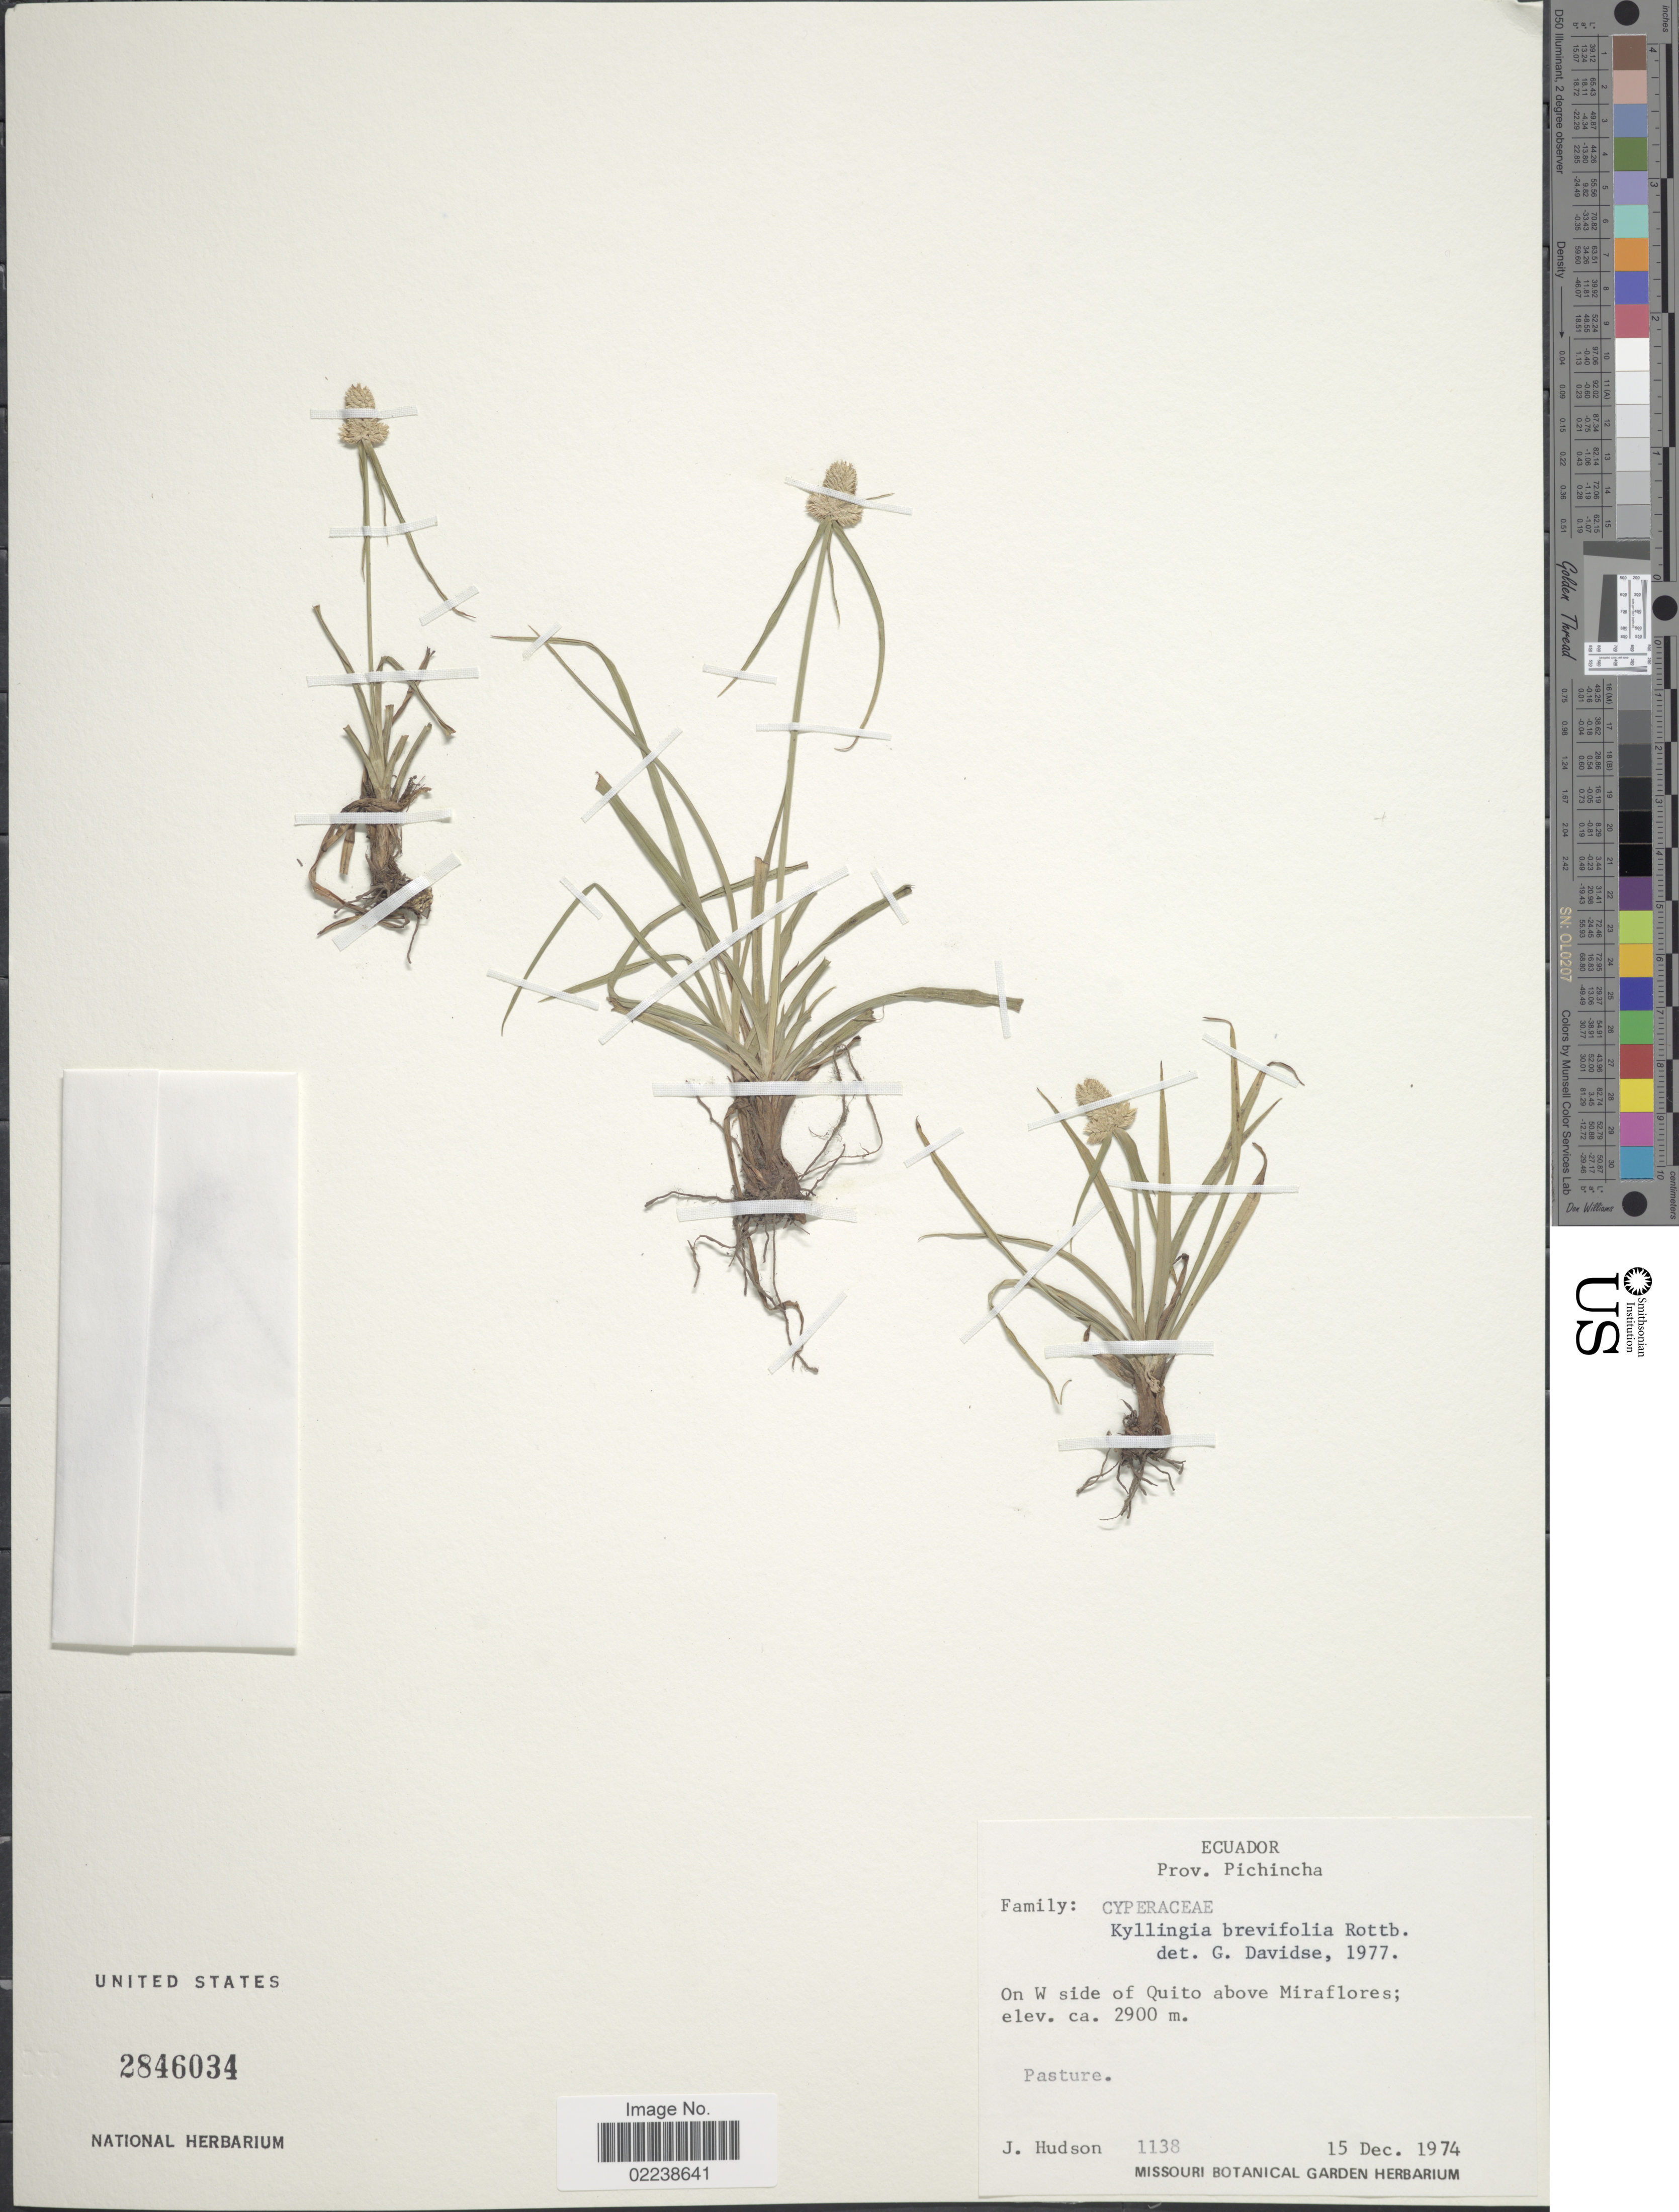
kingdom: Plantae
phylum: Tracheophyta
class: Liliopsida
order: Poales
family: Cyperaceae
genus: Cyperus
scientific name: Cyperus sesquiflorus subsp. sesquiflorus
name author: (Torr.) Mattf. & Kük.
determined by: Strong, M. T., (US), Smithsonian Institution - National Museum of Natural History (UNITED STATES)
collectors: J. Hudson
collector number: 1138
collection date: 1974-12-15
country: Ecuador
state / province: Pichincha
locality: On W side of Quito above Miraflores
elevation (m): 2900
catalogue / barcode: US 2846034